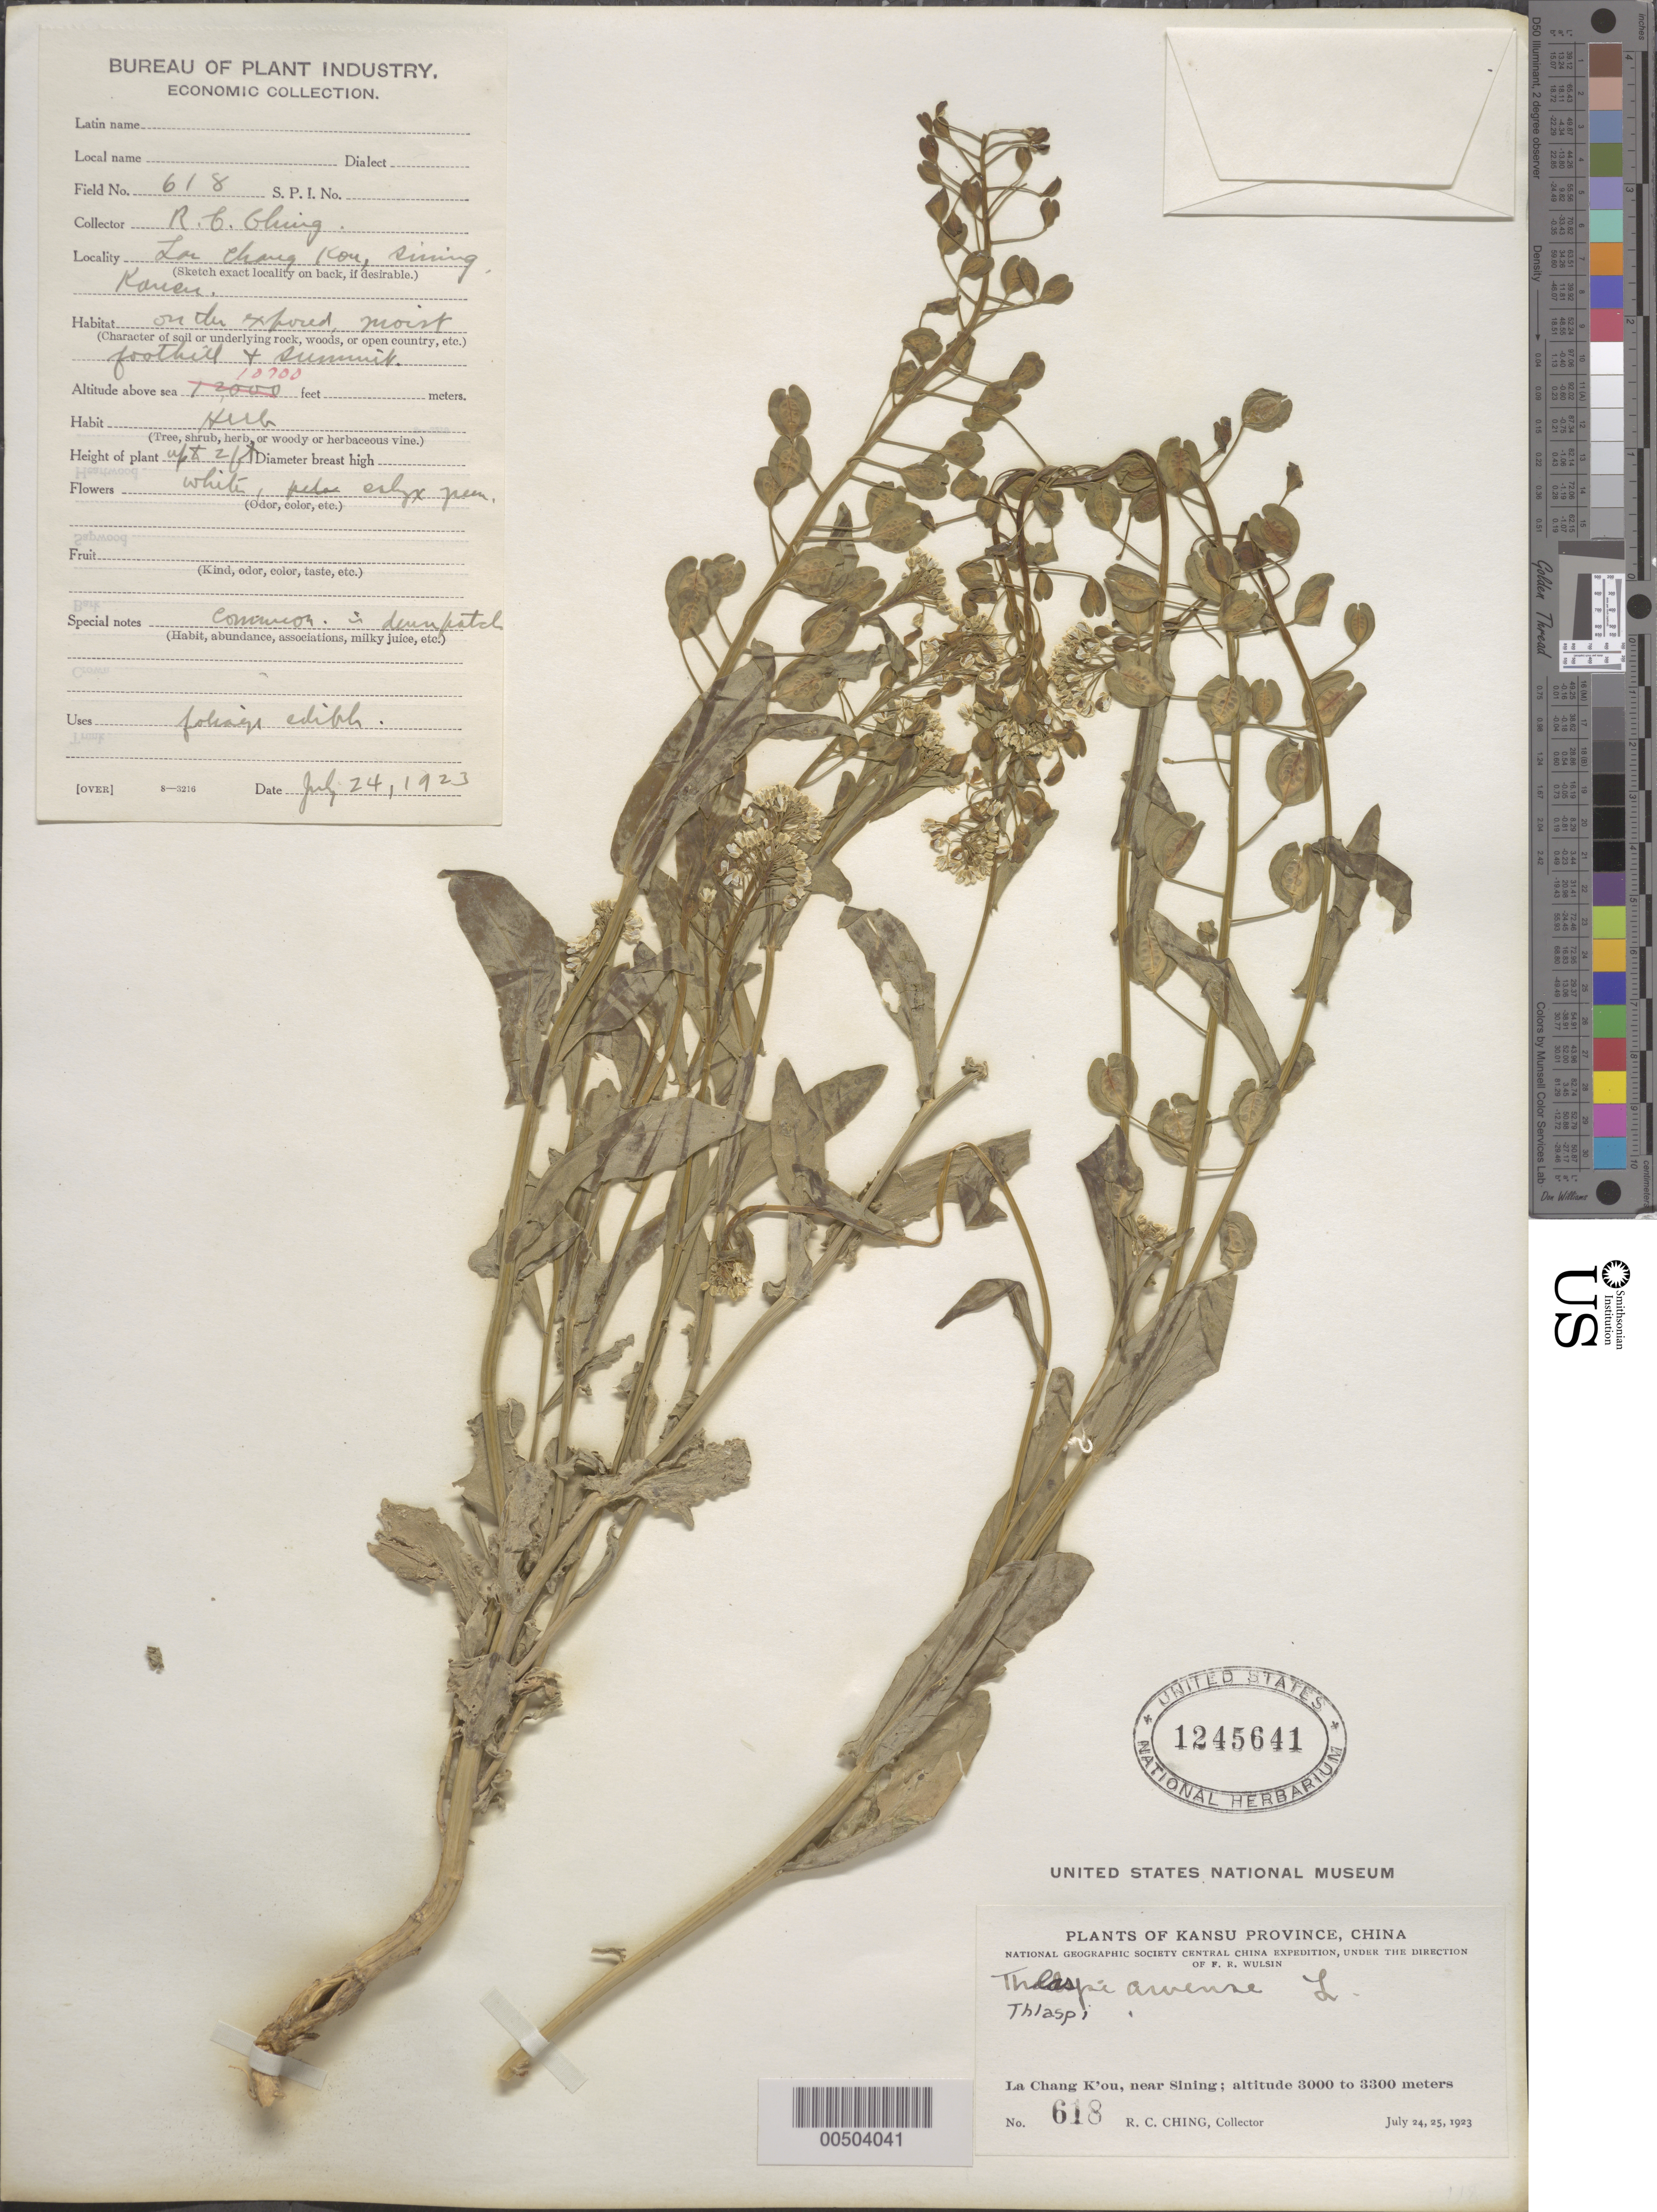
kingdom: Plantae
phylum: Tracheophyta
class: Magnoliopsida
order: Brassicales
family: Brassicaceae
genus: Thlaspi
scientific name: Thlaspi arvense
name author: L.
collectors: R. C. Ching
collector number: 618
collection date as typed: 24 Jul 1923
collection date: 1923-07-24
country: China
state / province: Gansu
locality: La Chang K'ou, (Sining District)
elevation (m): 3000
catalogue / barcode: US 1245641